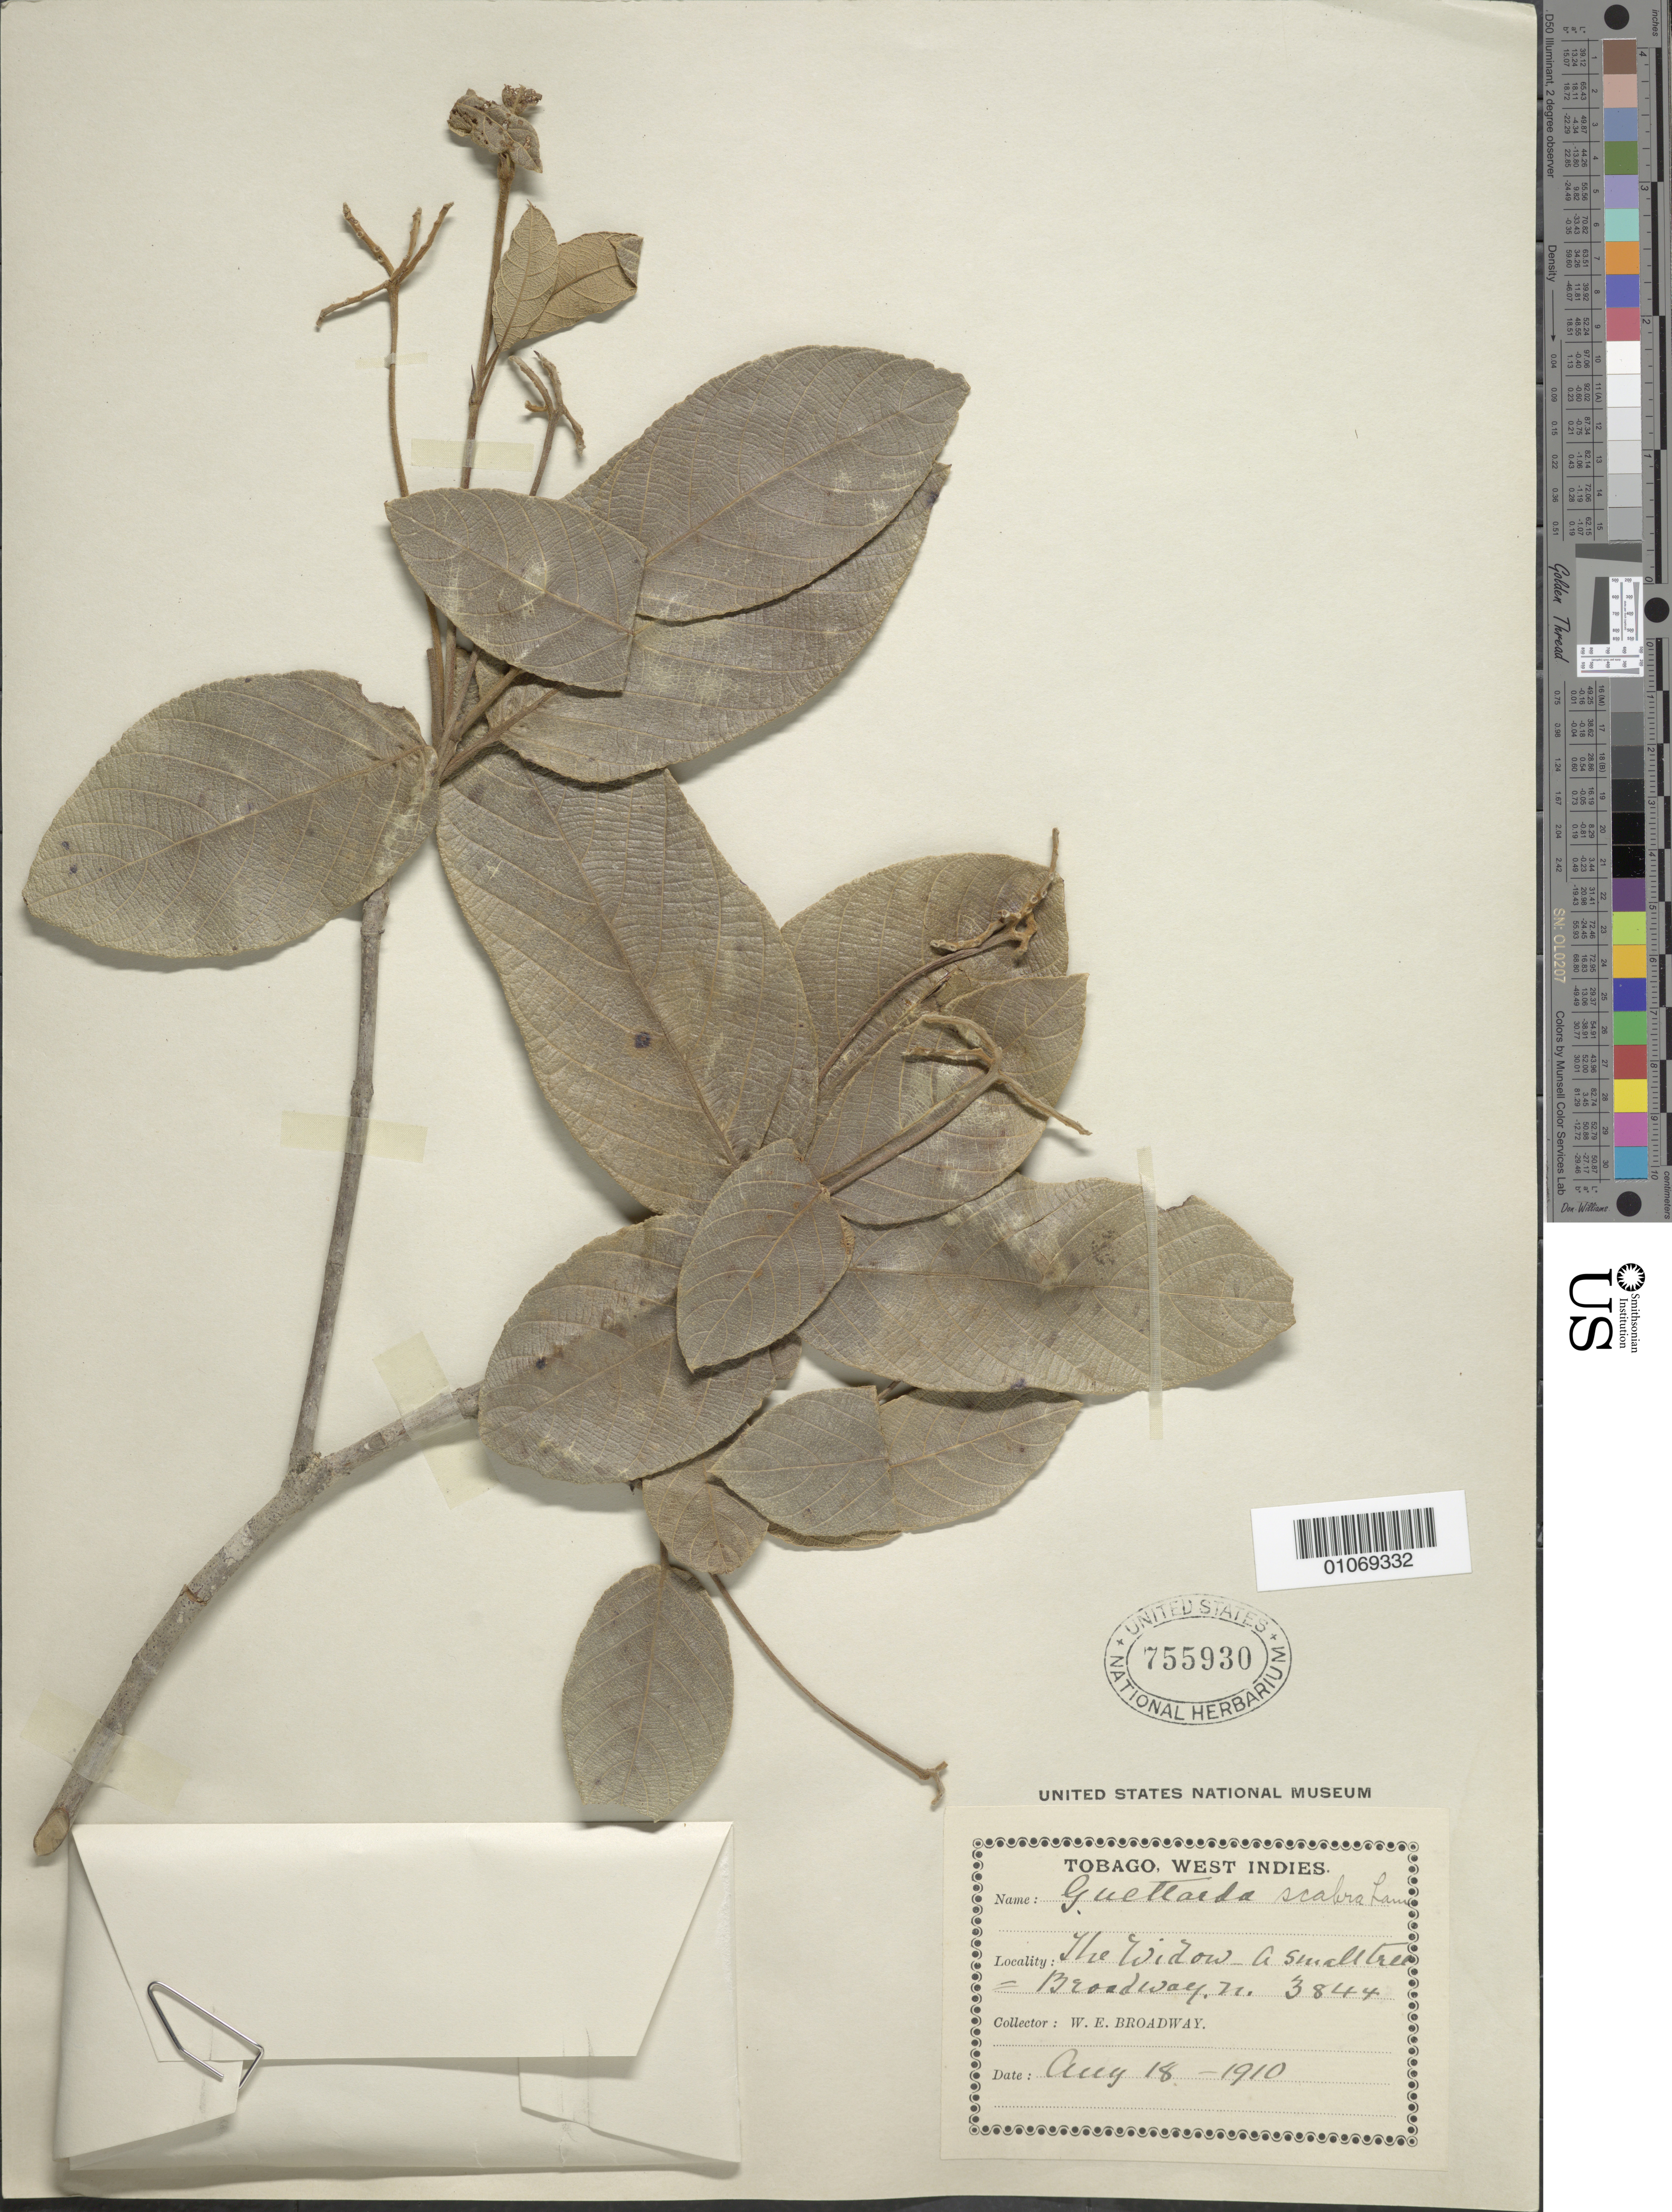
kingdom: Plantae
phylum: Tracheophyta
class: Magnoliopsida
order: Gentianales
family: Rubiaceae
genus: Guettarda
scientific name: Guettarda scabra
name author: (L.) Vent.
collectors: W. E. Broadway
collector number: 3844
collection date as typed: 18 Aug 1910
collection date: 1910-08-18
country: Trinidad and Tobago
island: Tobago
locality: The Widow.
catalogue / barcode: US 755930